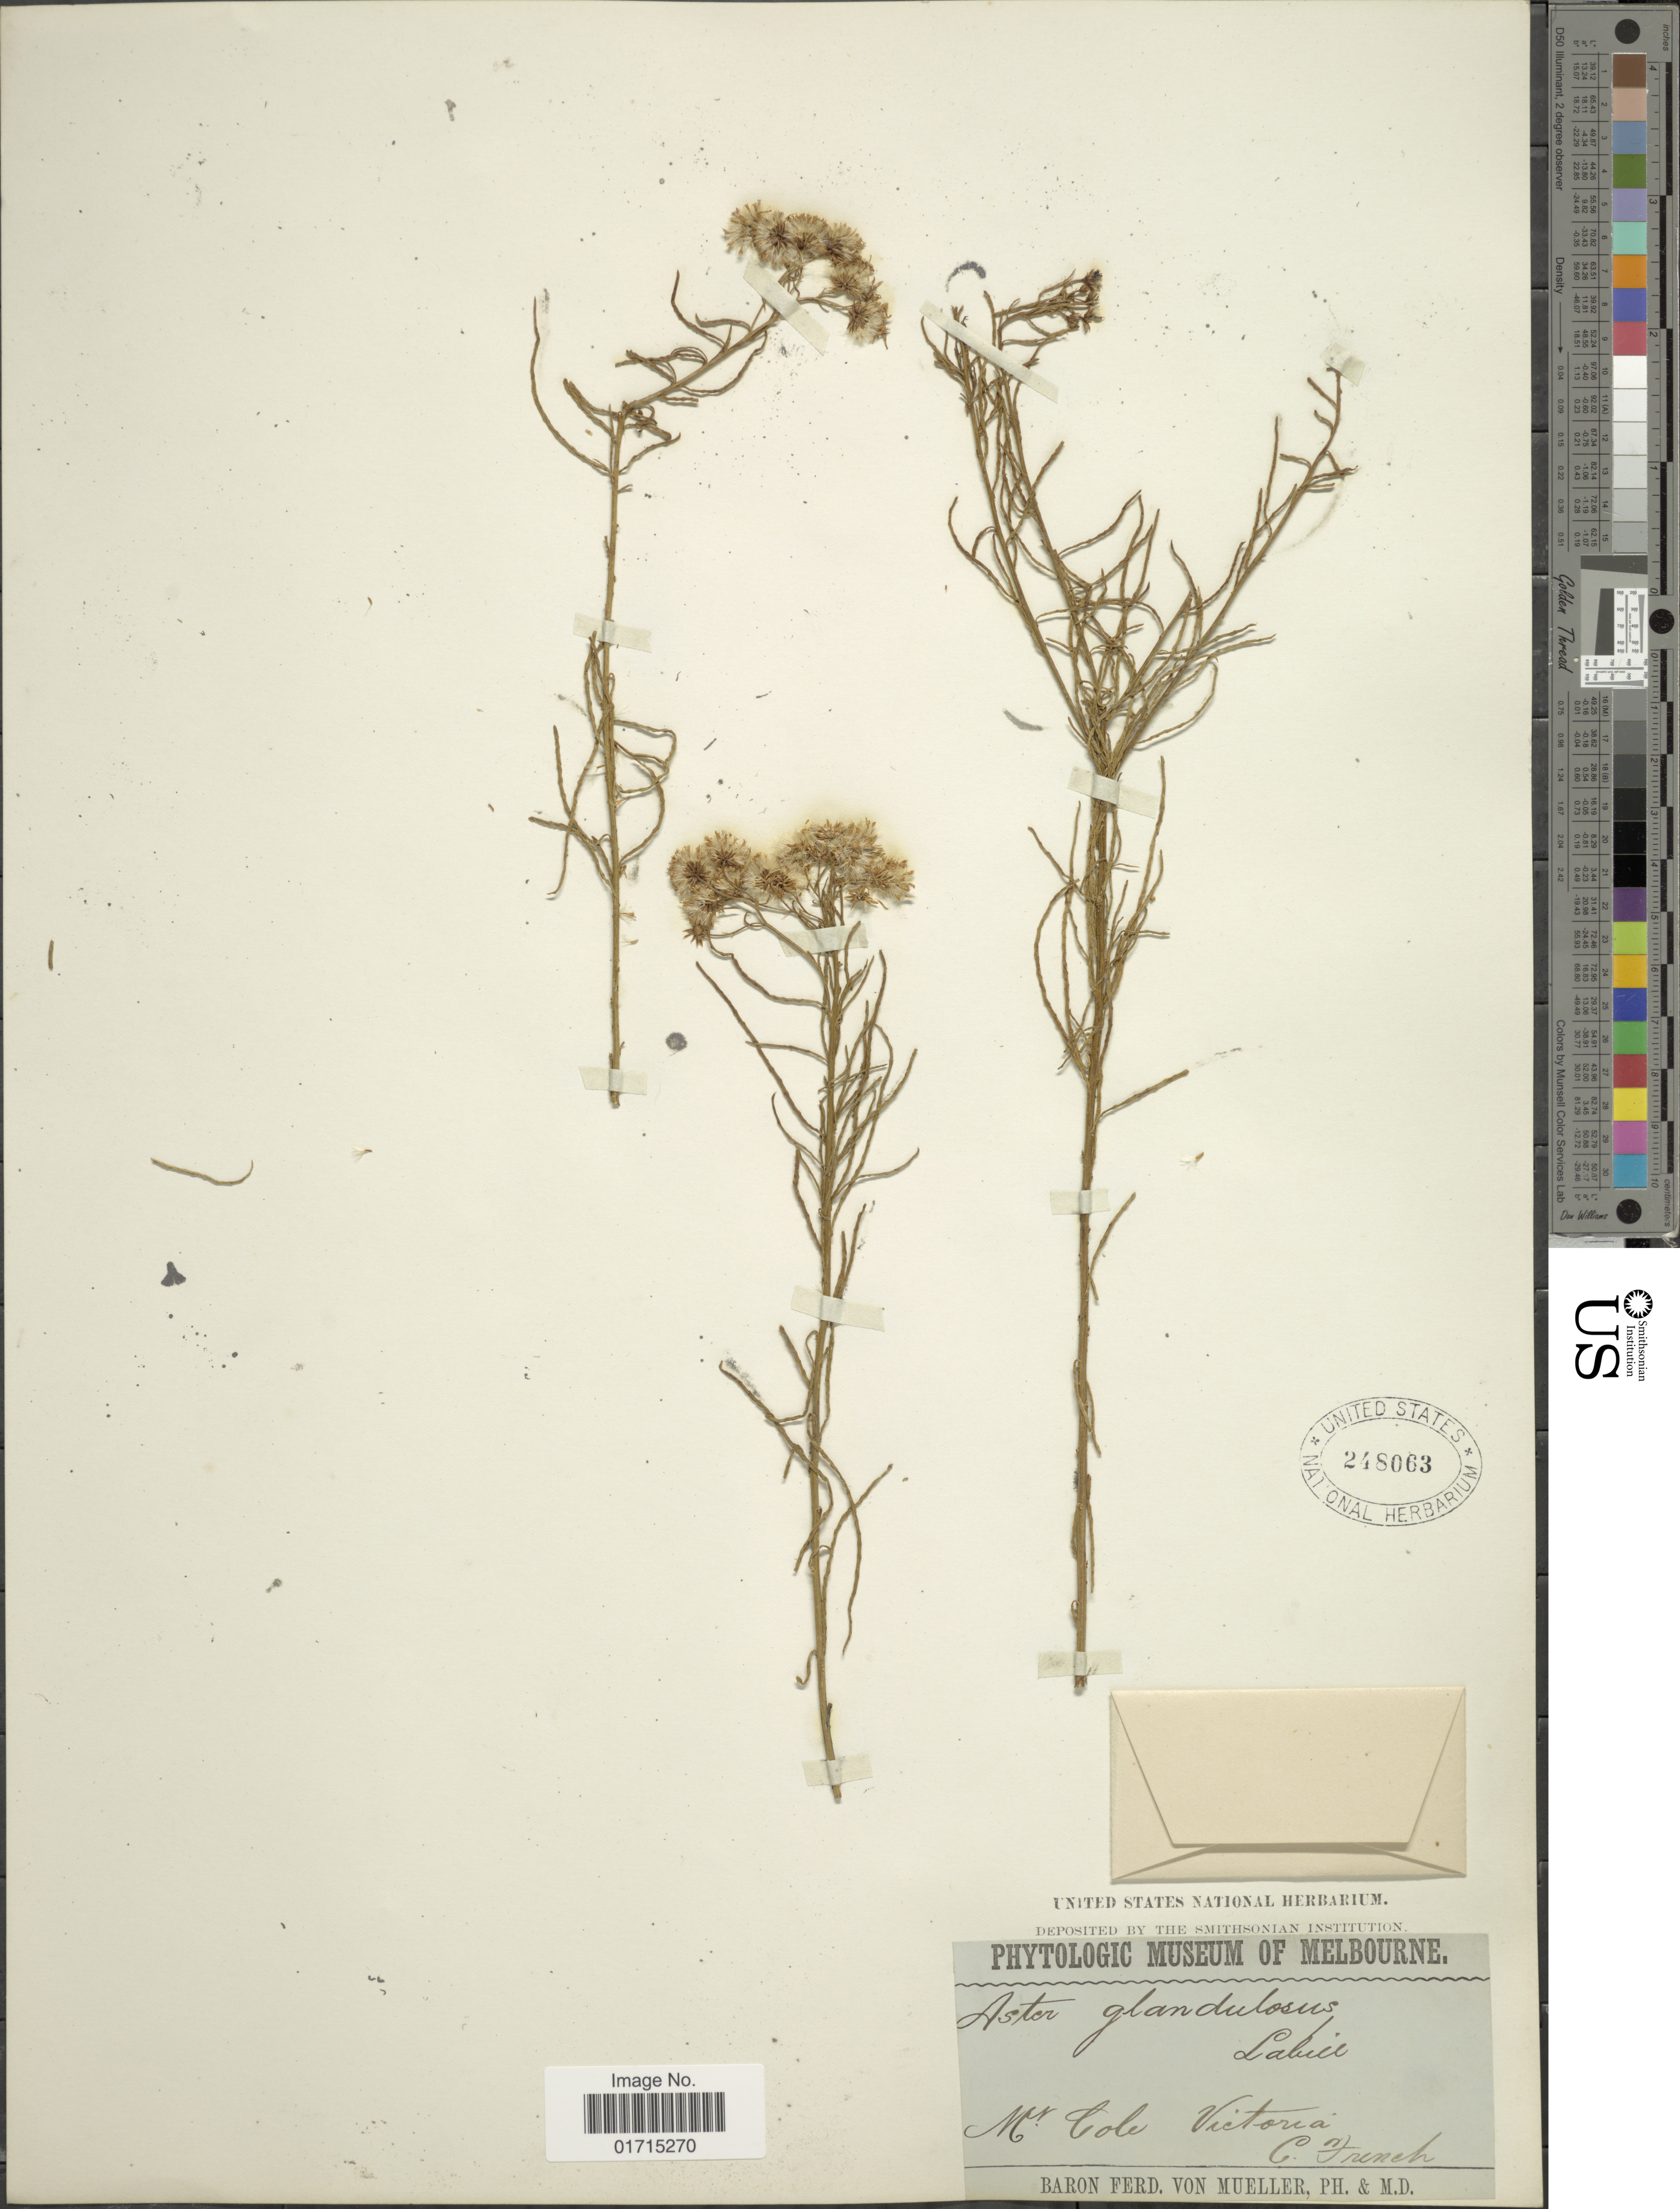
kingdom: Plantae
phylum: Tracheophyta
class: Magnoliopsida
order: Asterales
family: Asteraceae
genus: Olearia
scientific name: Olearia glandulosa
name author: (Labill.) Benth.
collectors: C. French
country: Australia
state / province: Victoria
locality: Mt. Cole. Victoria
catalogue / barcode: US 248063